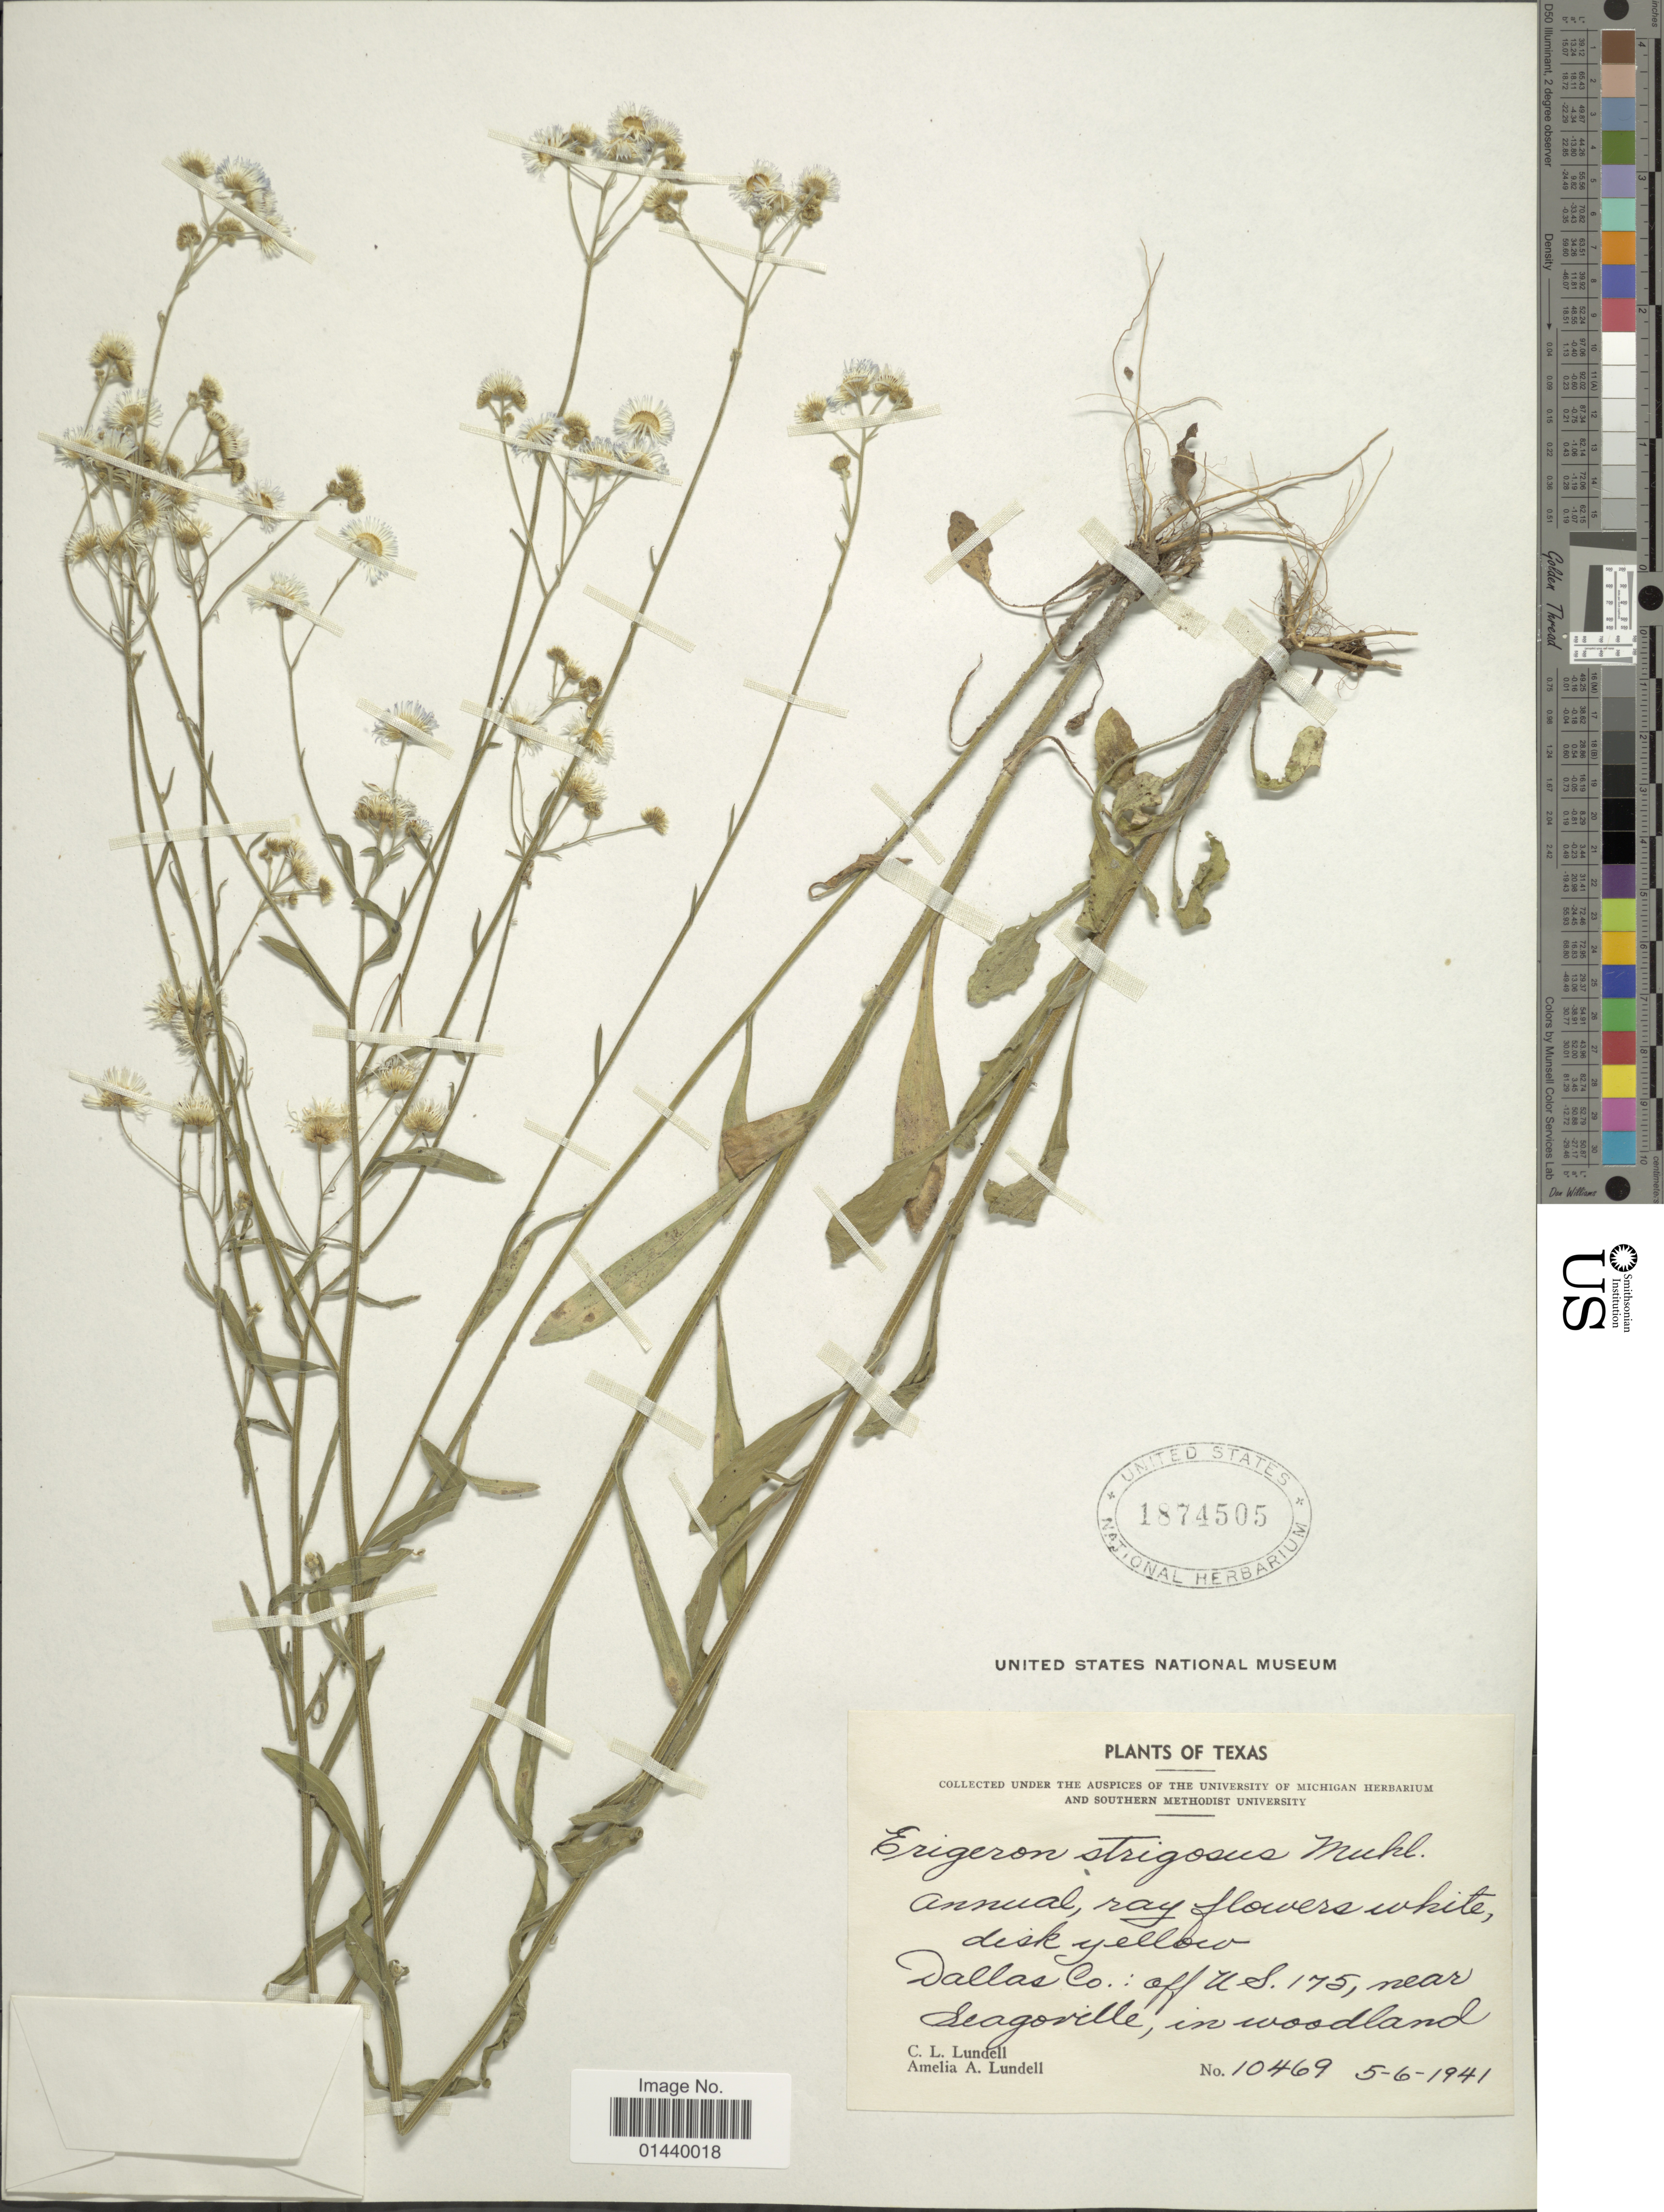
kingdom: Plantae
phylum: Tracheophyta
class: Magnoliopsida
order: Asterales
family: Asteraceae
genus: Erigeron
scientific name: Erigeron strigosus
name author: Muhl. ex Willd.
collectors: C. L. Lundell & A. A. Lundell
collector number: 10469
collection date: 1941-06-05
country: United States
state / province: Texas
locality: Dallas Co.: off US. 175, near Seagoville, in woodland.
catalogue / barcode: US 1874505